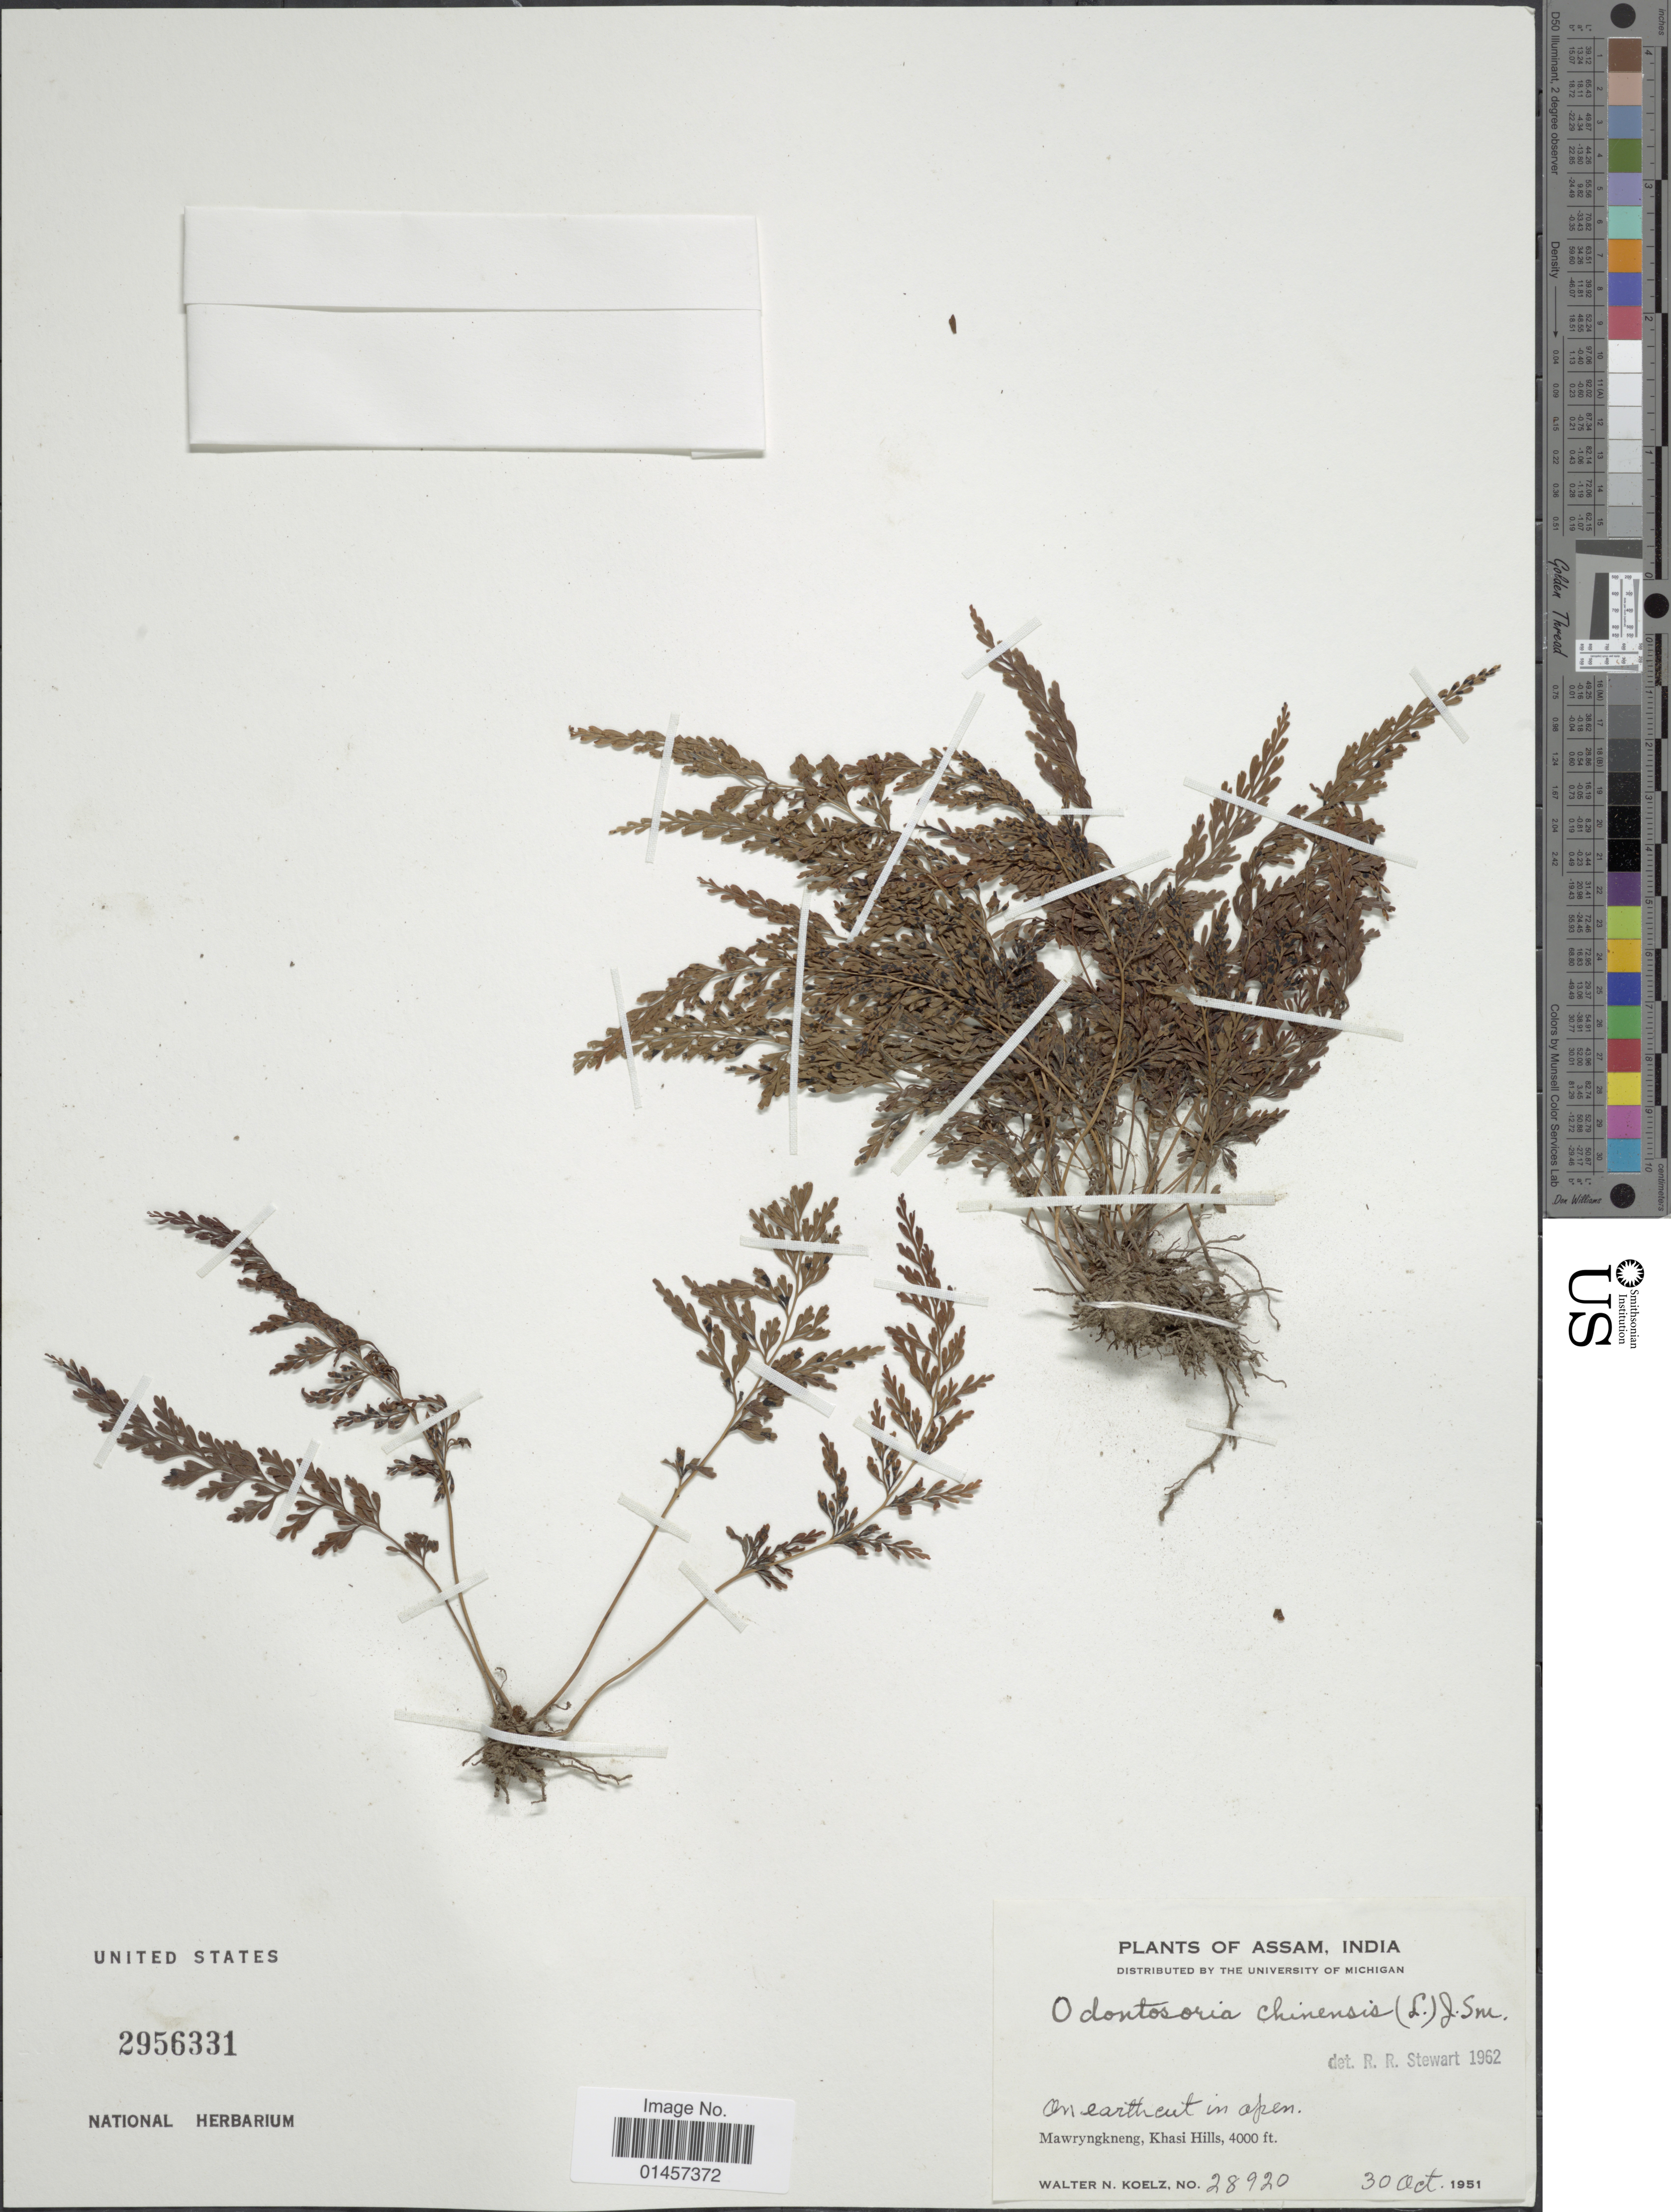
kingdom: Plantae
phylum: Tracheophyta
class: Polypodiopsida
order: Polypodiales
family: Lindsaeaceae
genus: Sphenomeris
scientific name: Sphenomeris chinensis var. chinensis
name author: (L.) Maxon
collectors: W. N. Koelz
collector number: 28920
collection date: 1951-10-30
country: India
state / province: Meghalaya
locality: Assam, India, Mawryngkneng, Khasi Hills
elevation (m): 1219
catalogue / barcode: US 2956331